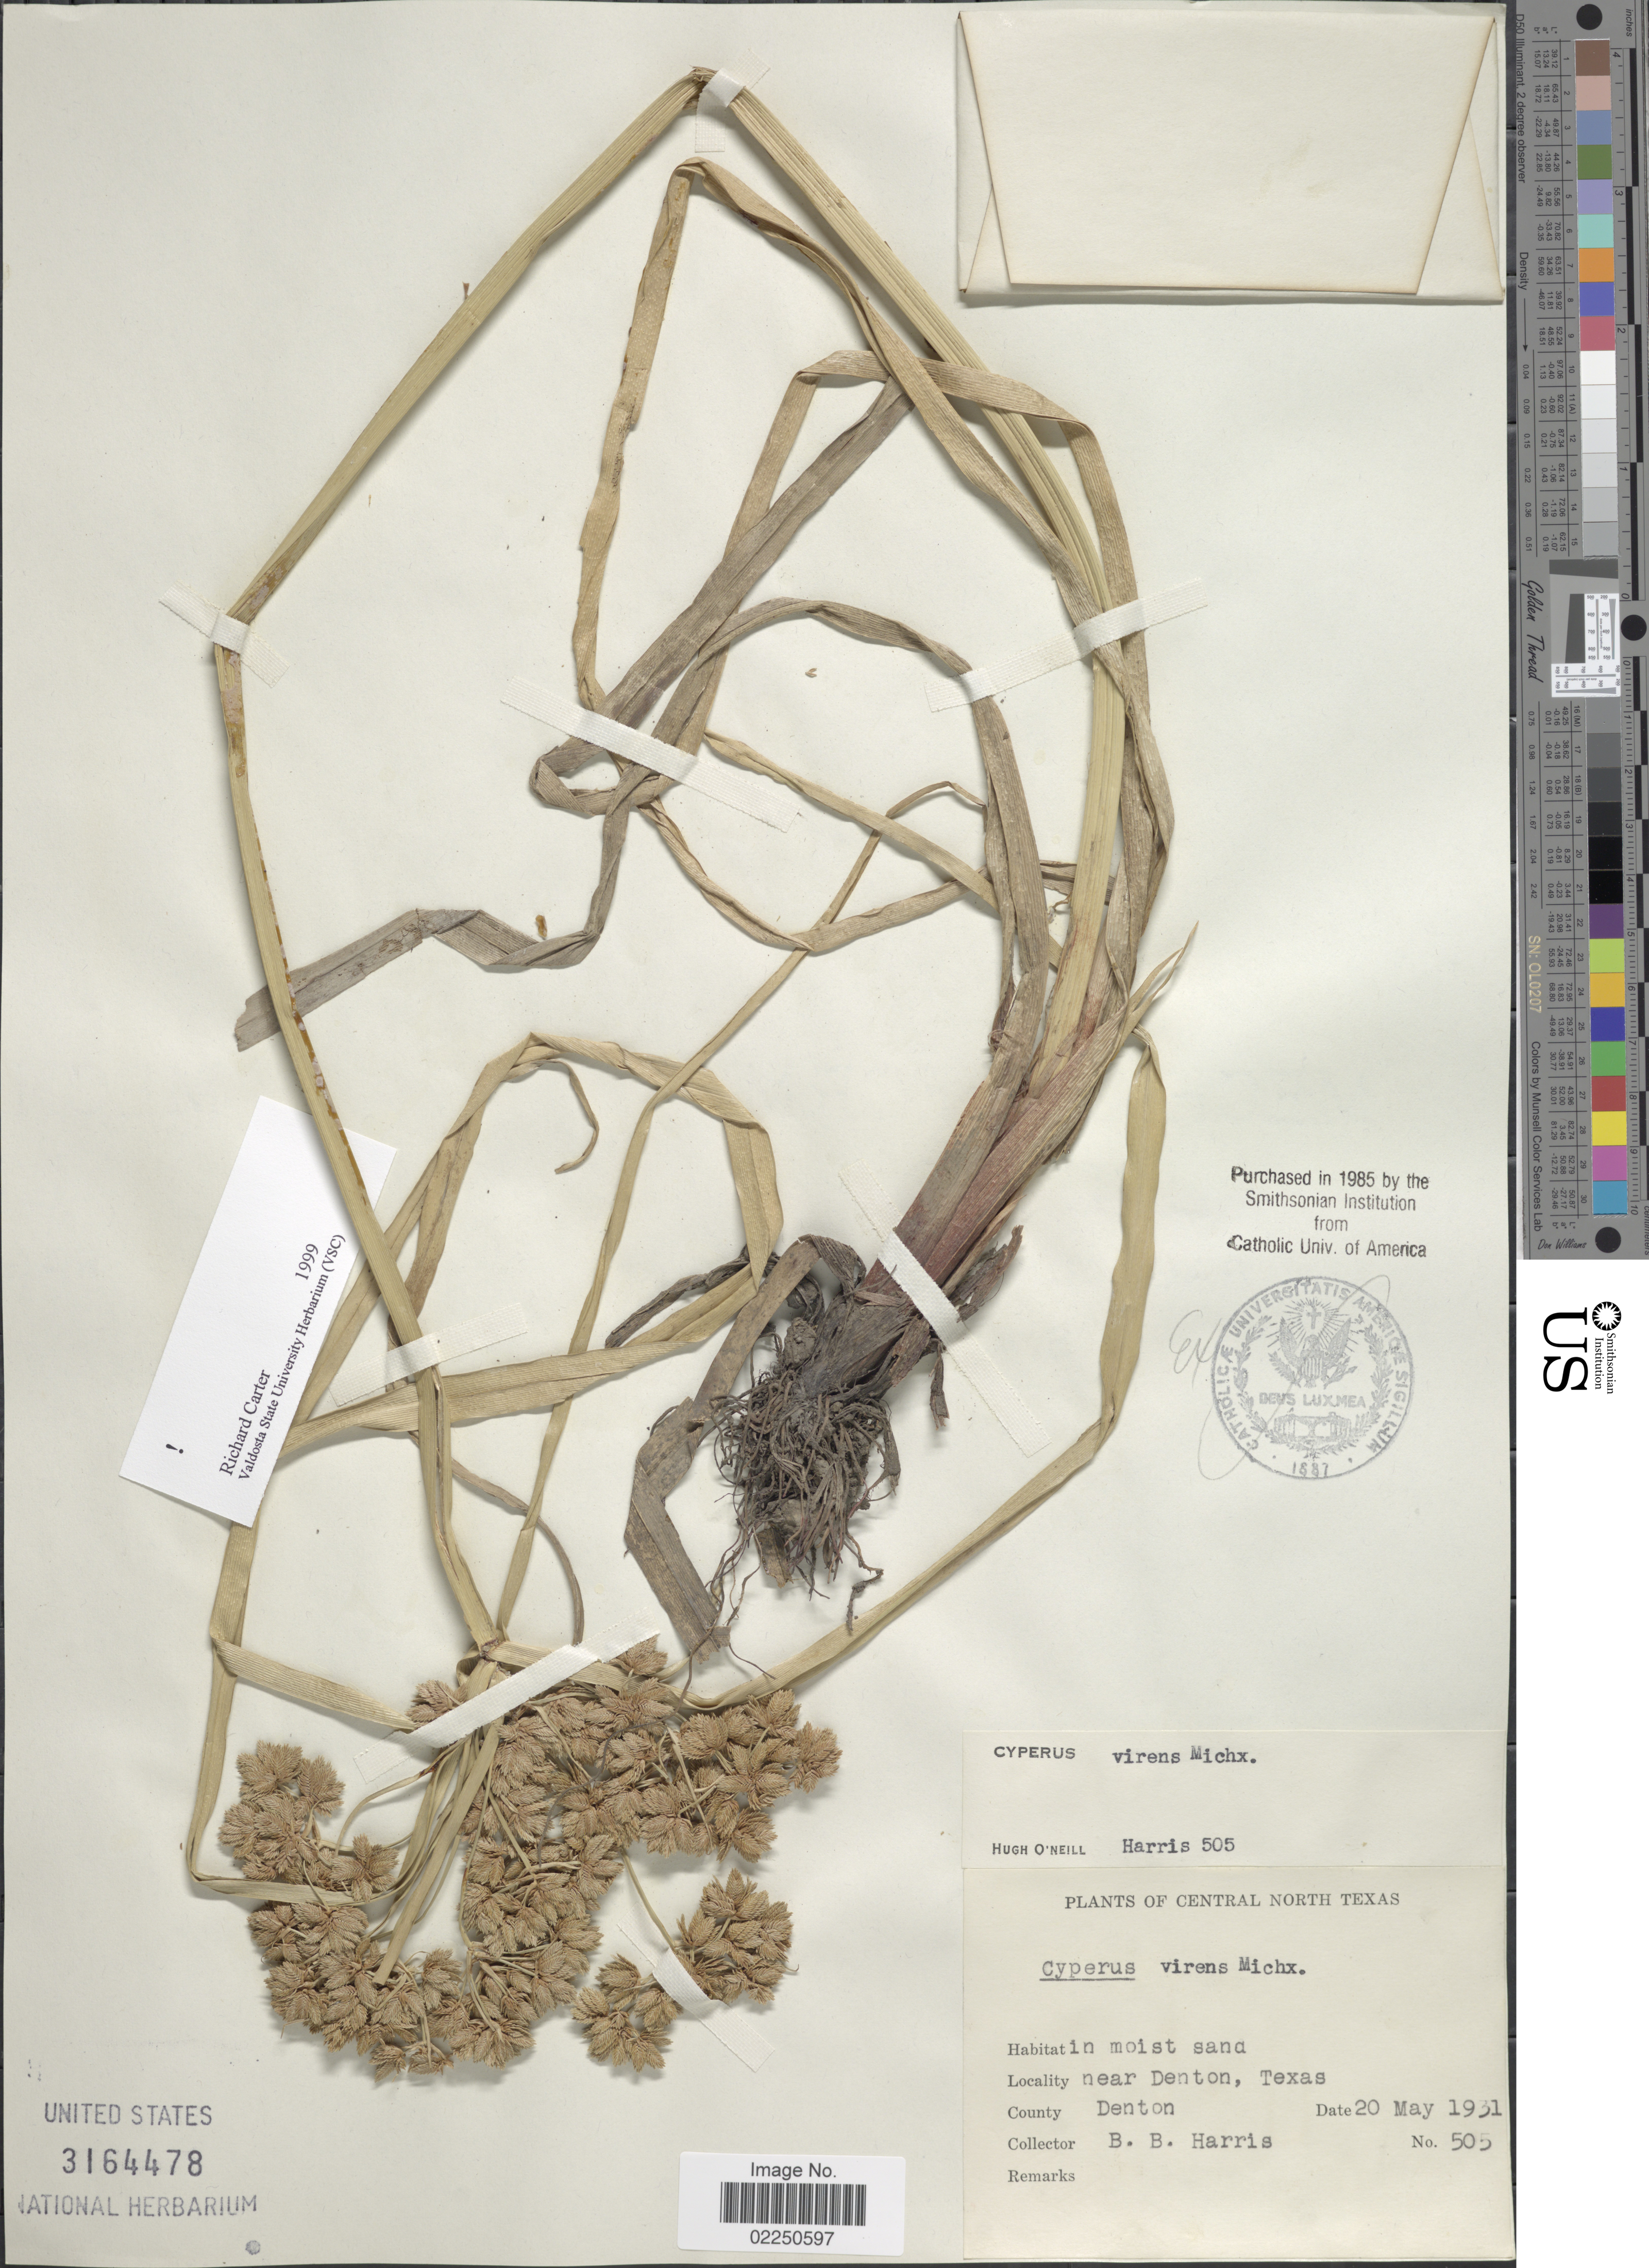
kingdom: Plantae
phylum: Tracheophyta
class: Liliopsida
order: Poales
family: Cyperaceae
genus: Cyperus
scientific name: Cyperus virens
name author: Michx.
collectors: B. B. Harris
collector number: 505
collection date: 1931-05-20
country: United States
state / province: Texas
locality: Central North Texas. Near Denton. County: Denton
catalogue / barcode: US 3164478